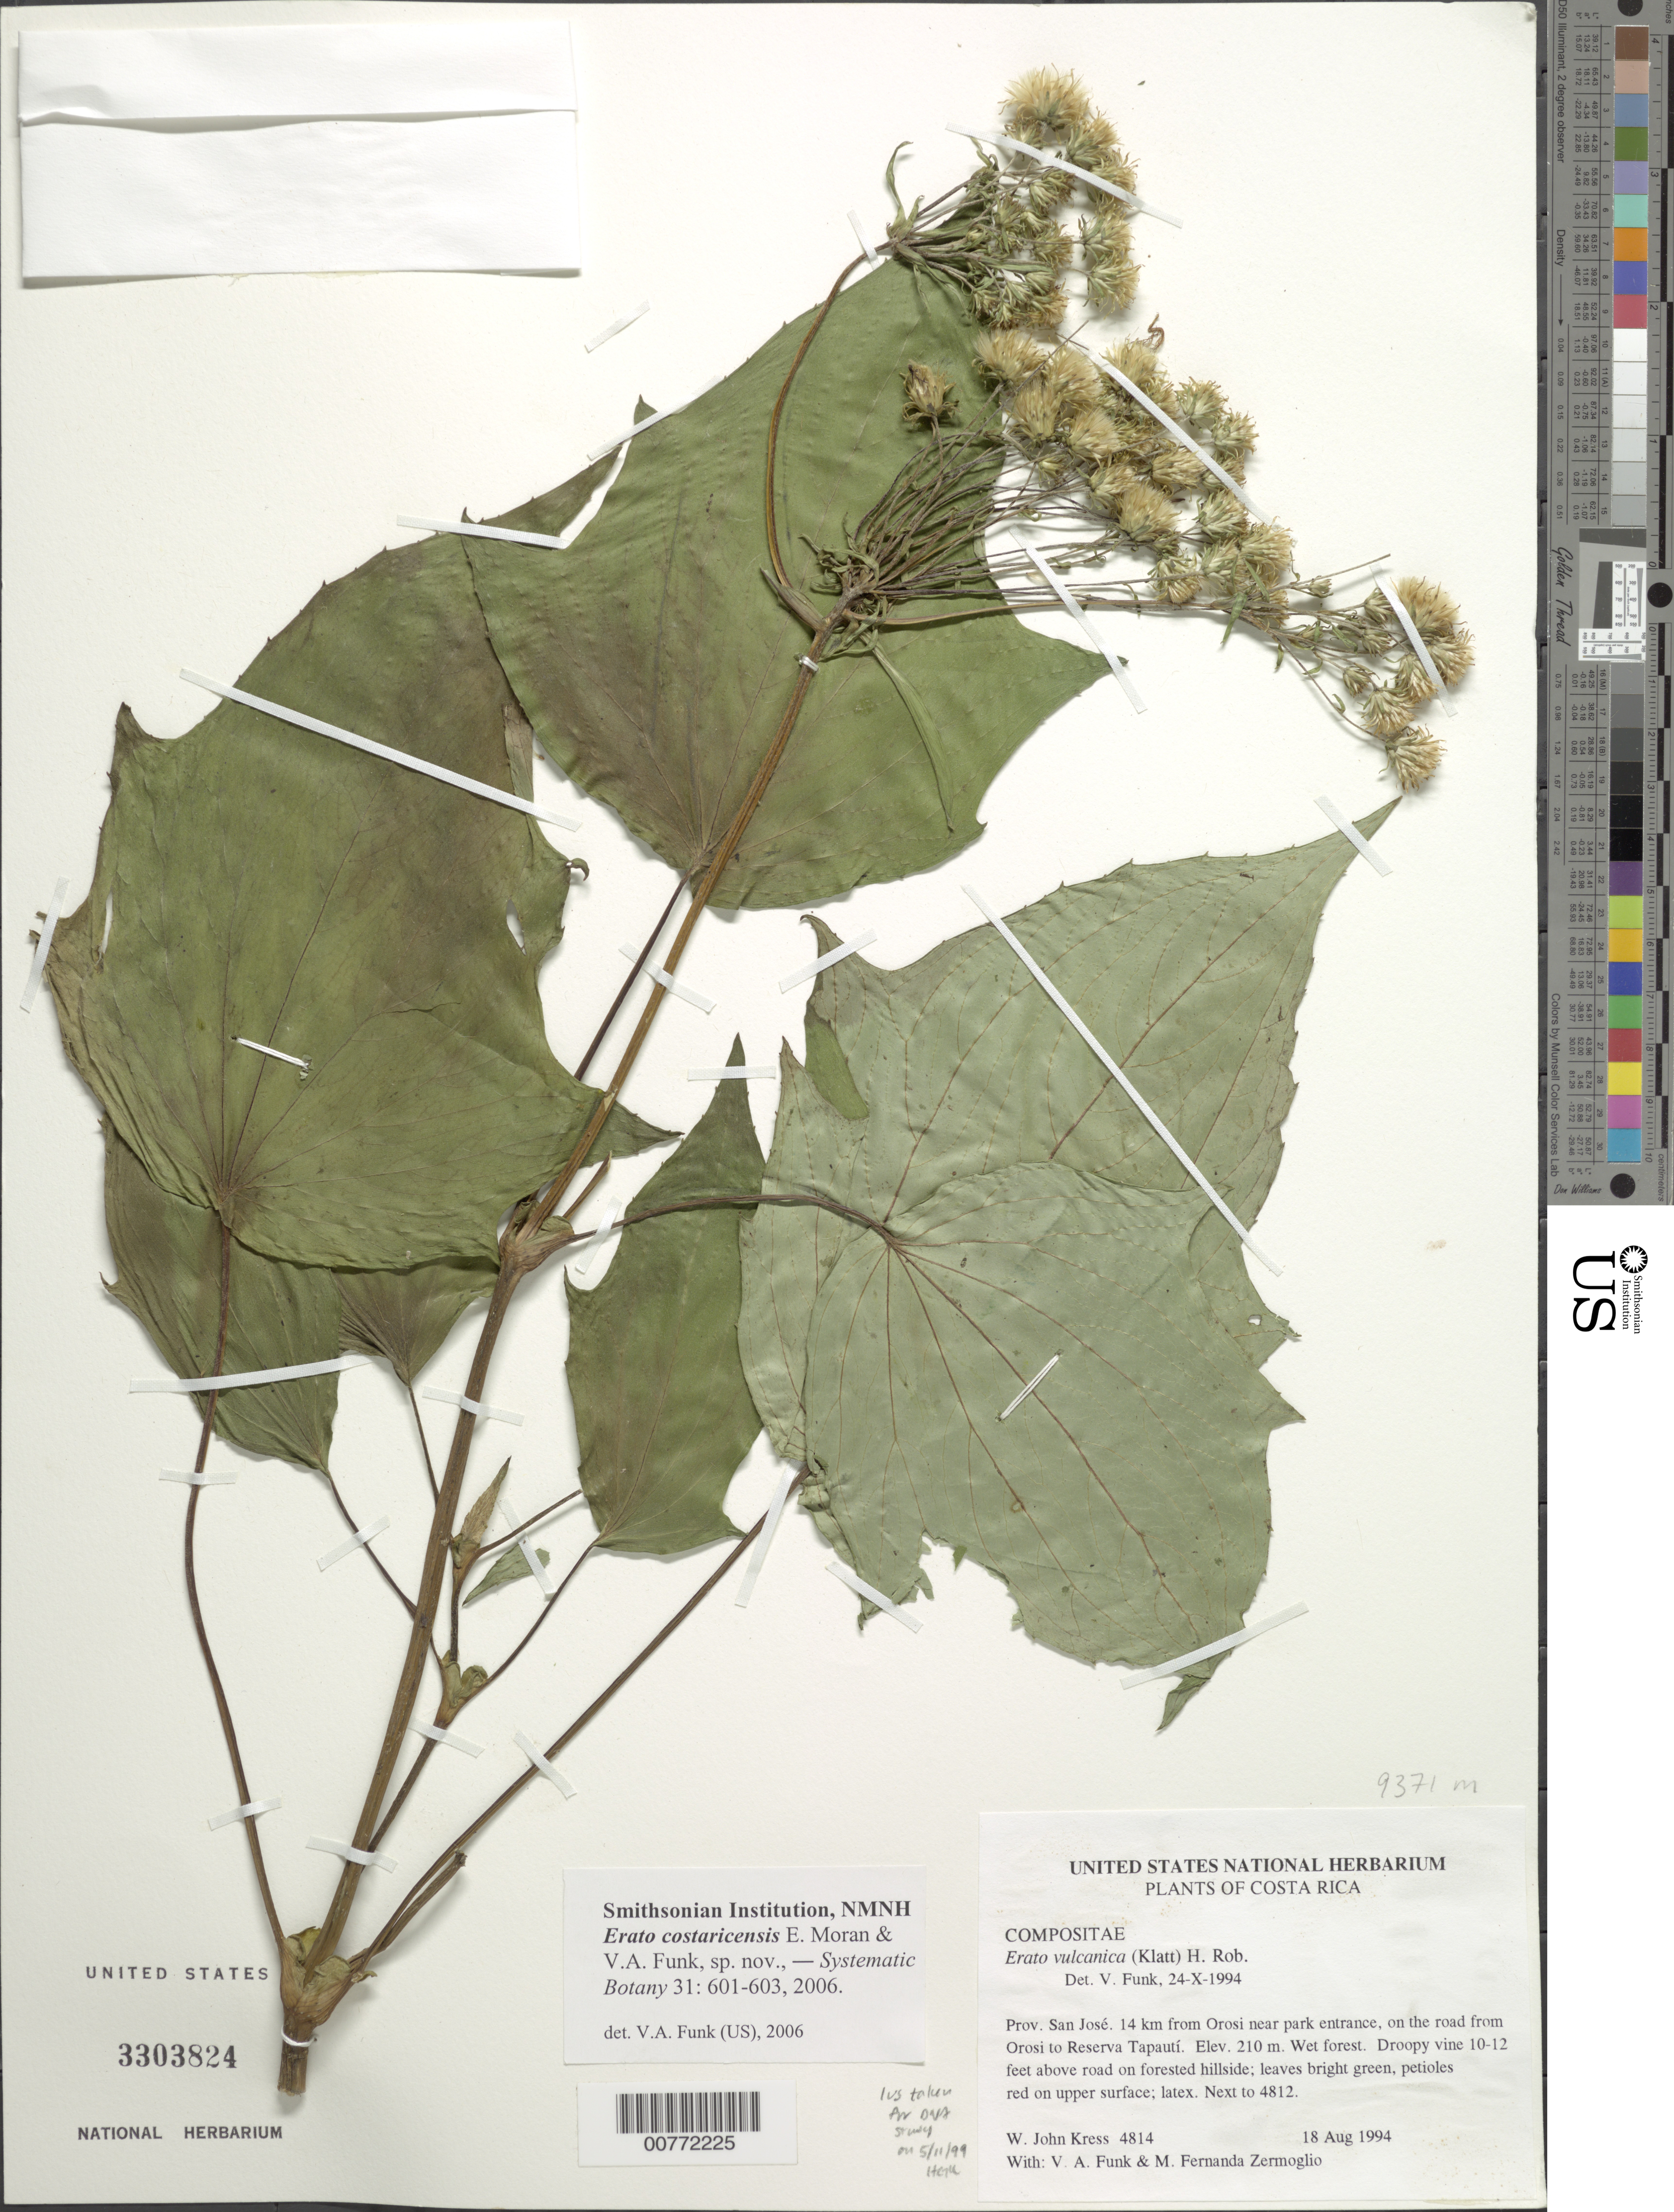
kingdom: Plantae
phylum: Tracheophyta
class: Magnoliopsida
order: Asterales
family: Asteraceae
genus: Erato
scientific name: Erato costaricensis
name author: Moran & V.A. Funk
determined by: Funk, Vicki A., (BOT), Smithsonian Institution - National Museum of Natural History (UNITED STATES)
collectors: W. J. Kress, V. Funk & M. Zermoglio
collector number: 4814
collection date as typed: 18 August 1994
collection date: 1994-08-18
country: Costa Rica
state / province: San Jose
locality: Road from Orosi to Reserva Tapanti, 14 km from Orosi near park entrance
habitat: Wet forest, 10-12 feet above road surface on forested hillside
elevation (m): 210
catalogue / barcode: US 3303824